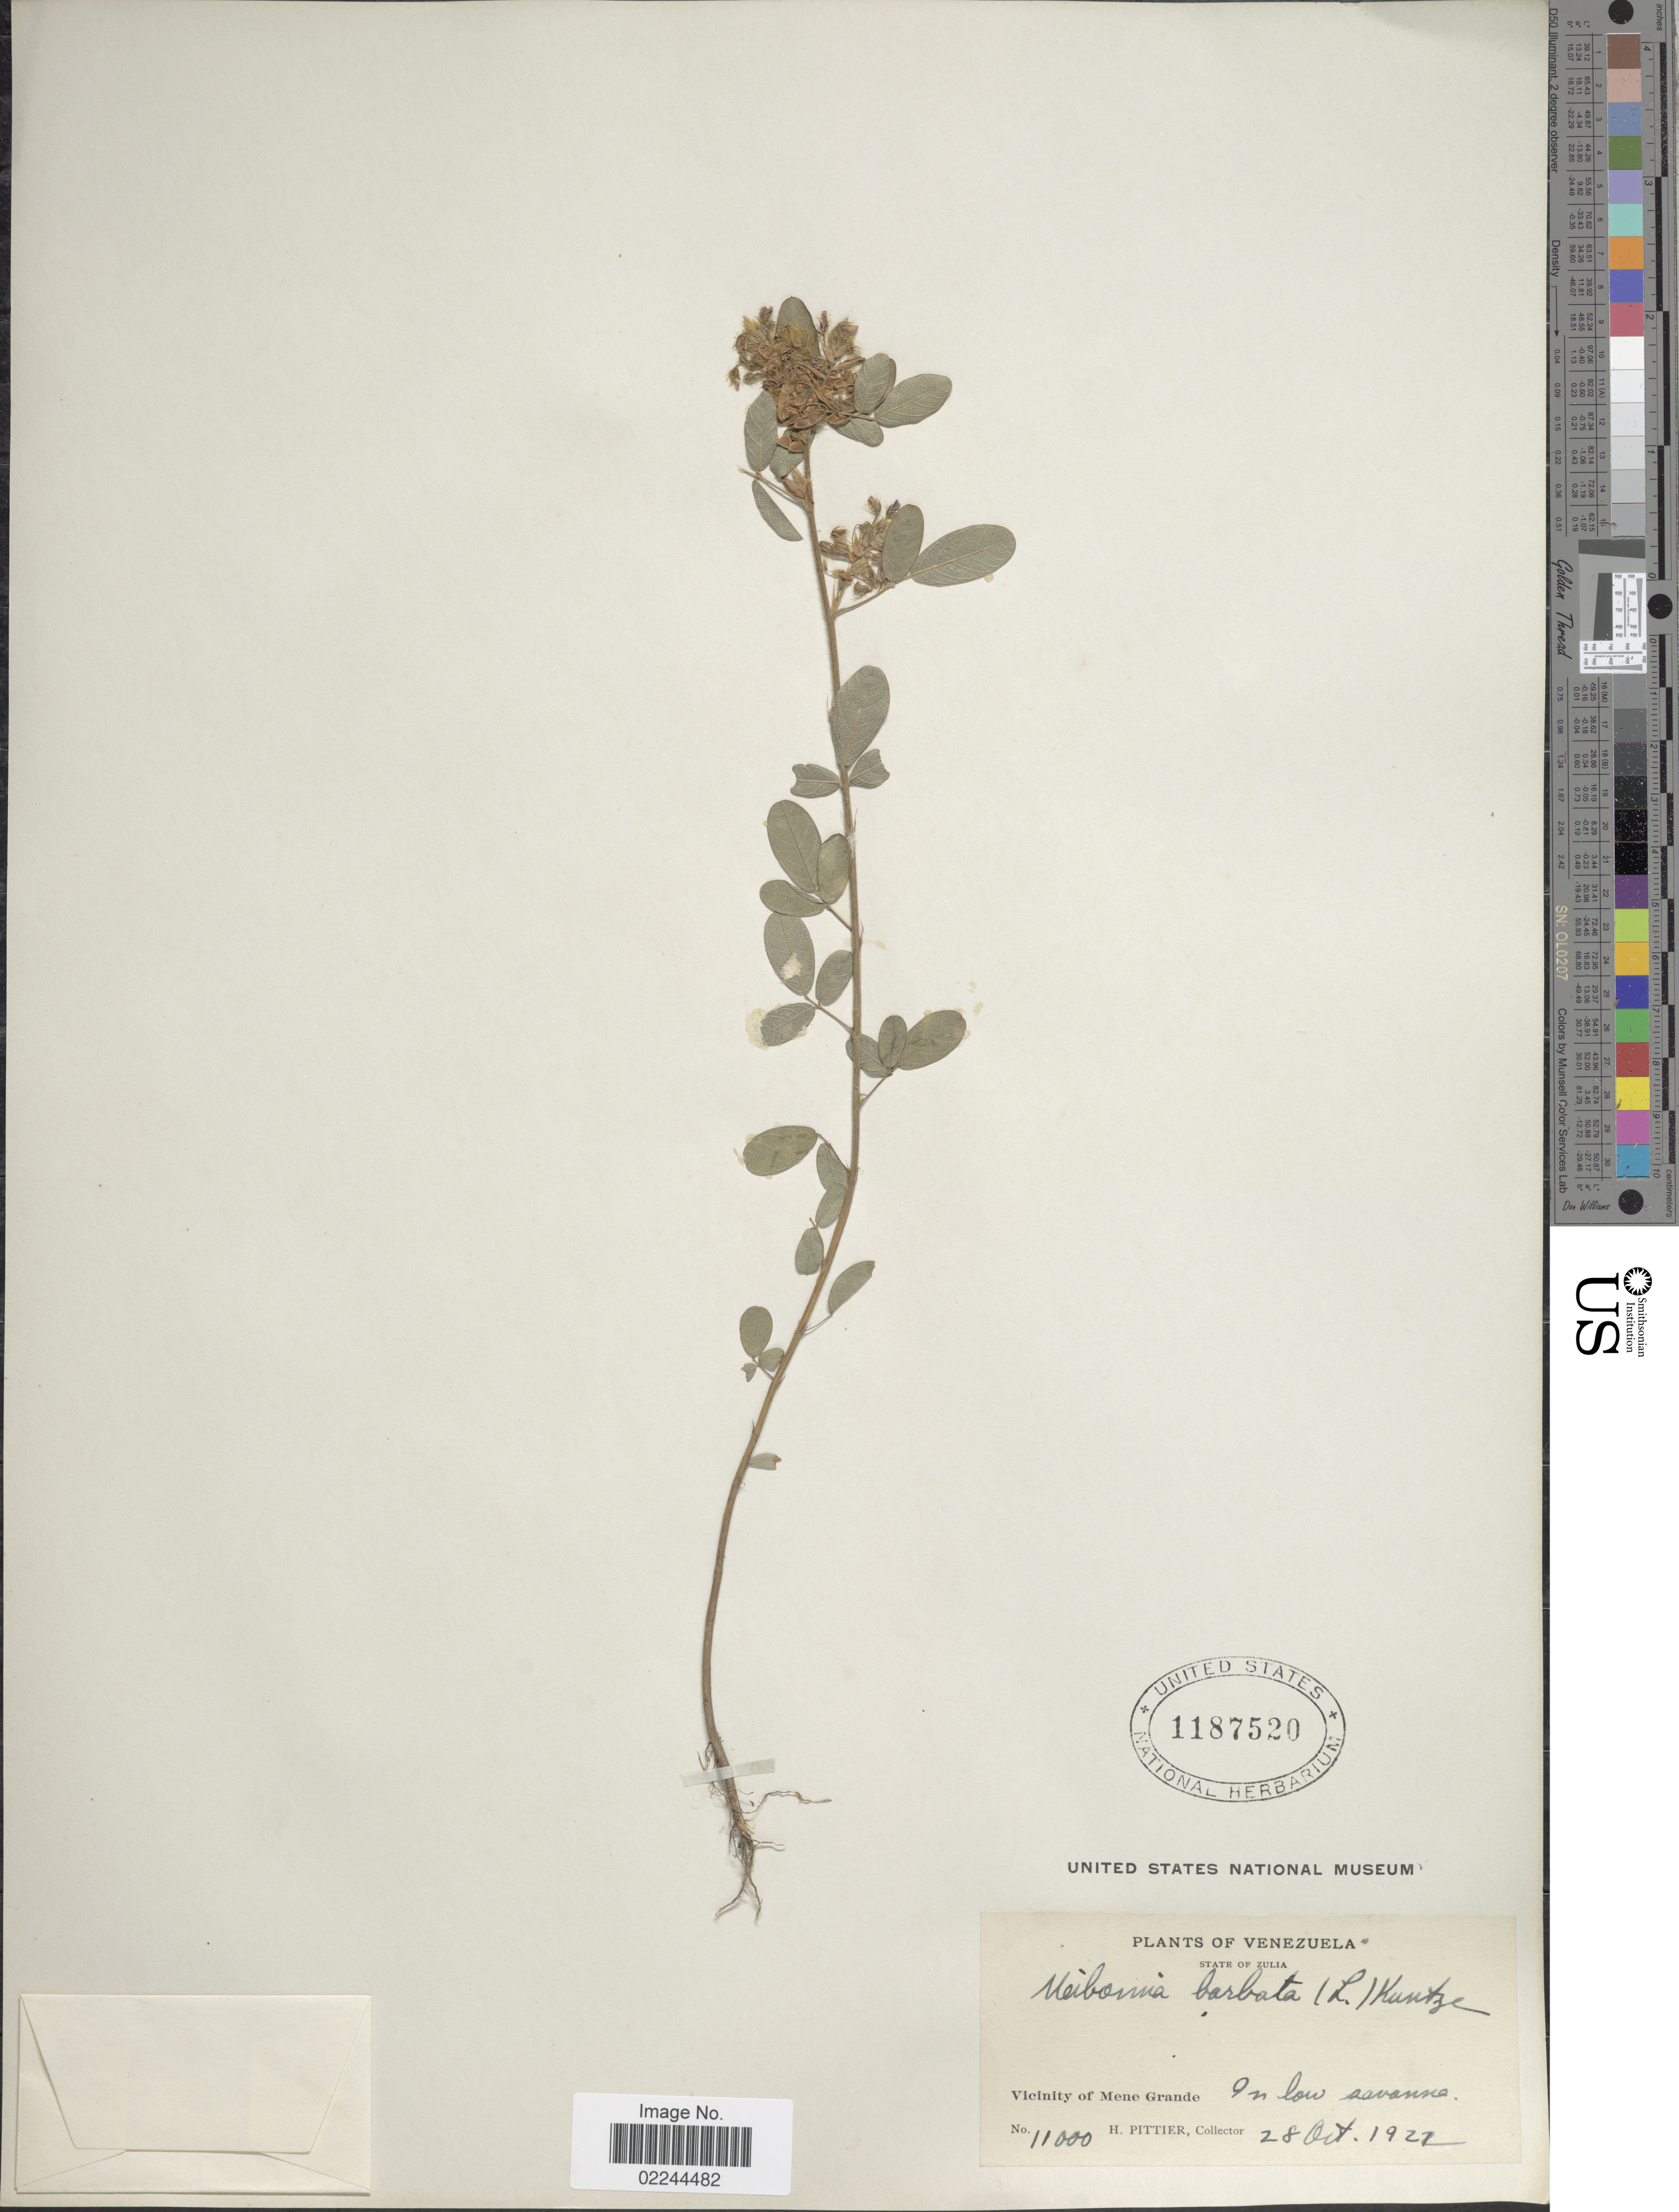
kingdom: Plantae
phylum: Tracheophyta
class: Magnoliopsida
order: Fabales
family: Fabaceae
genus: Grona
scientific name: Grona barbata var. barbata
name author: (L.) H. Ohashi & K. Ohashi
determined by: Strong, Mark T., (BOT), Smithsonian Institution - National Museum of Natural History (UNITED STATES)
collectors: H. F. Pittier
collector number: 11000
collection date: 1922-10-28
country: Venezuela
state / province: Zulia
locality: Vicinity of Mene Grande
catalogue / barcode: US 1187520